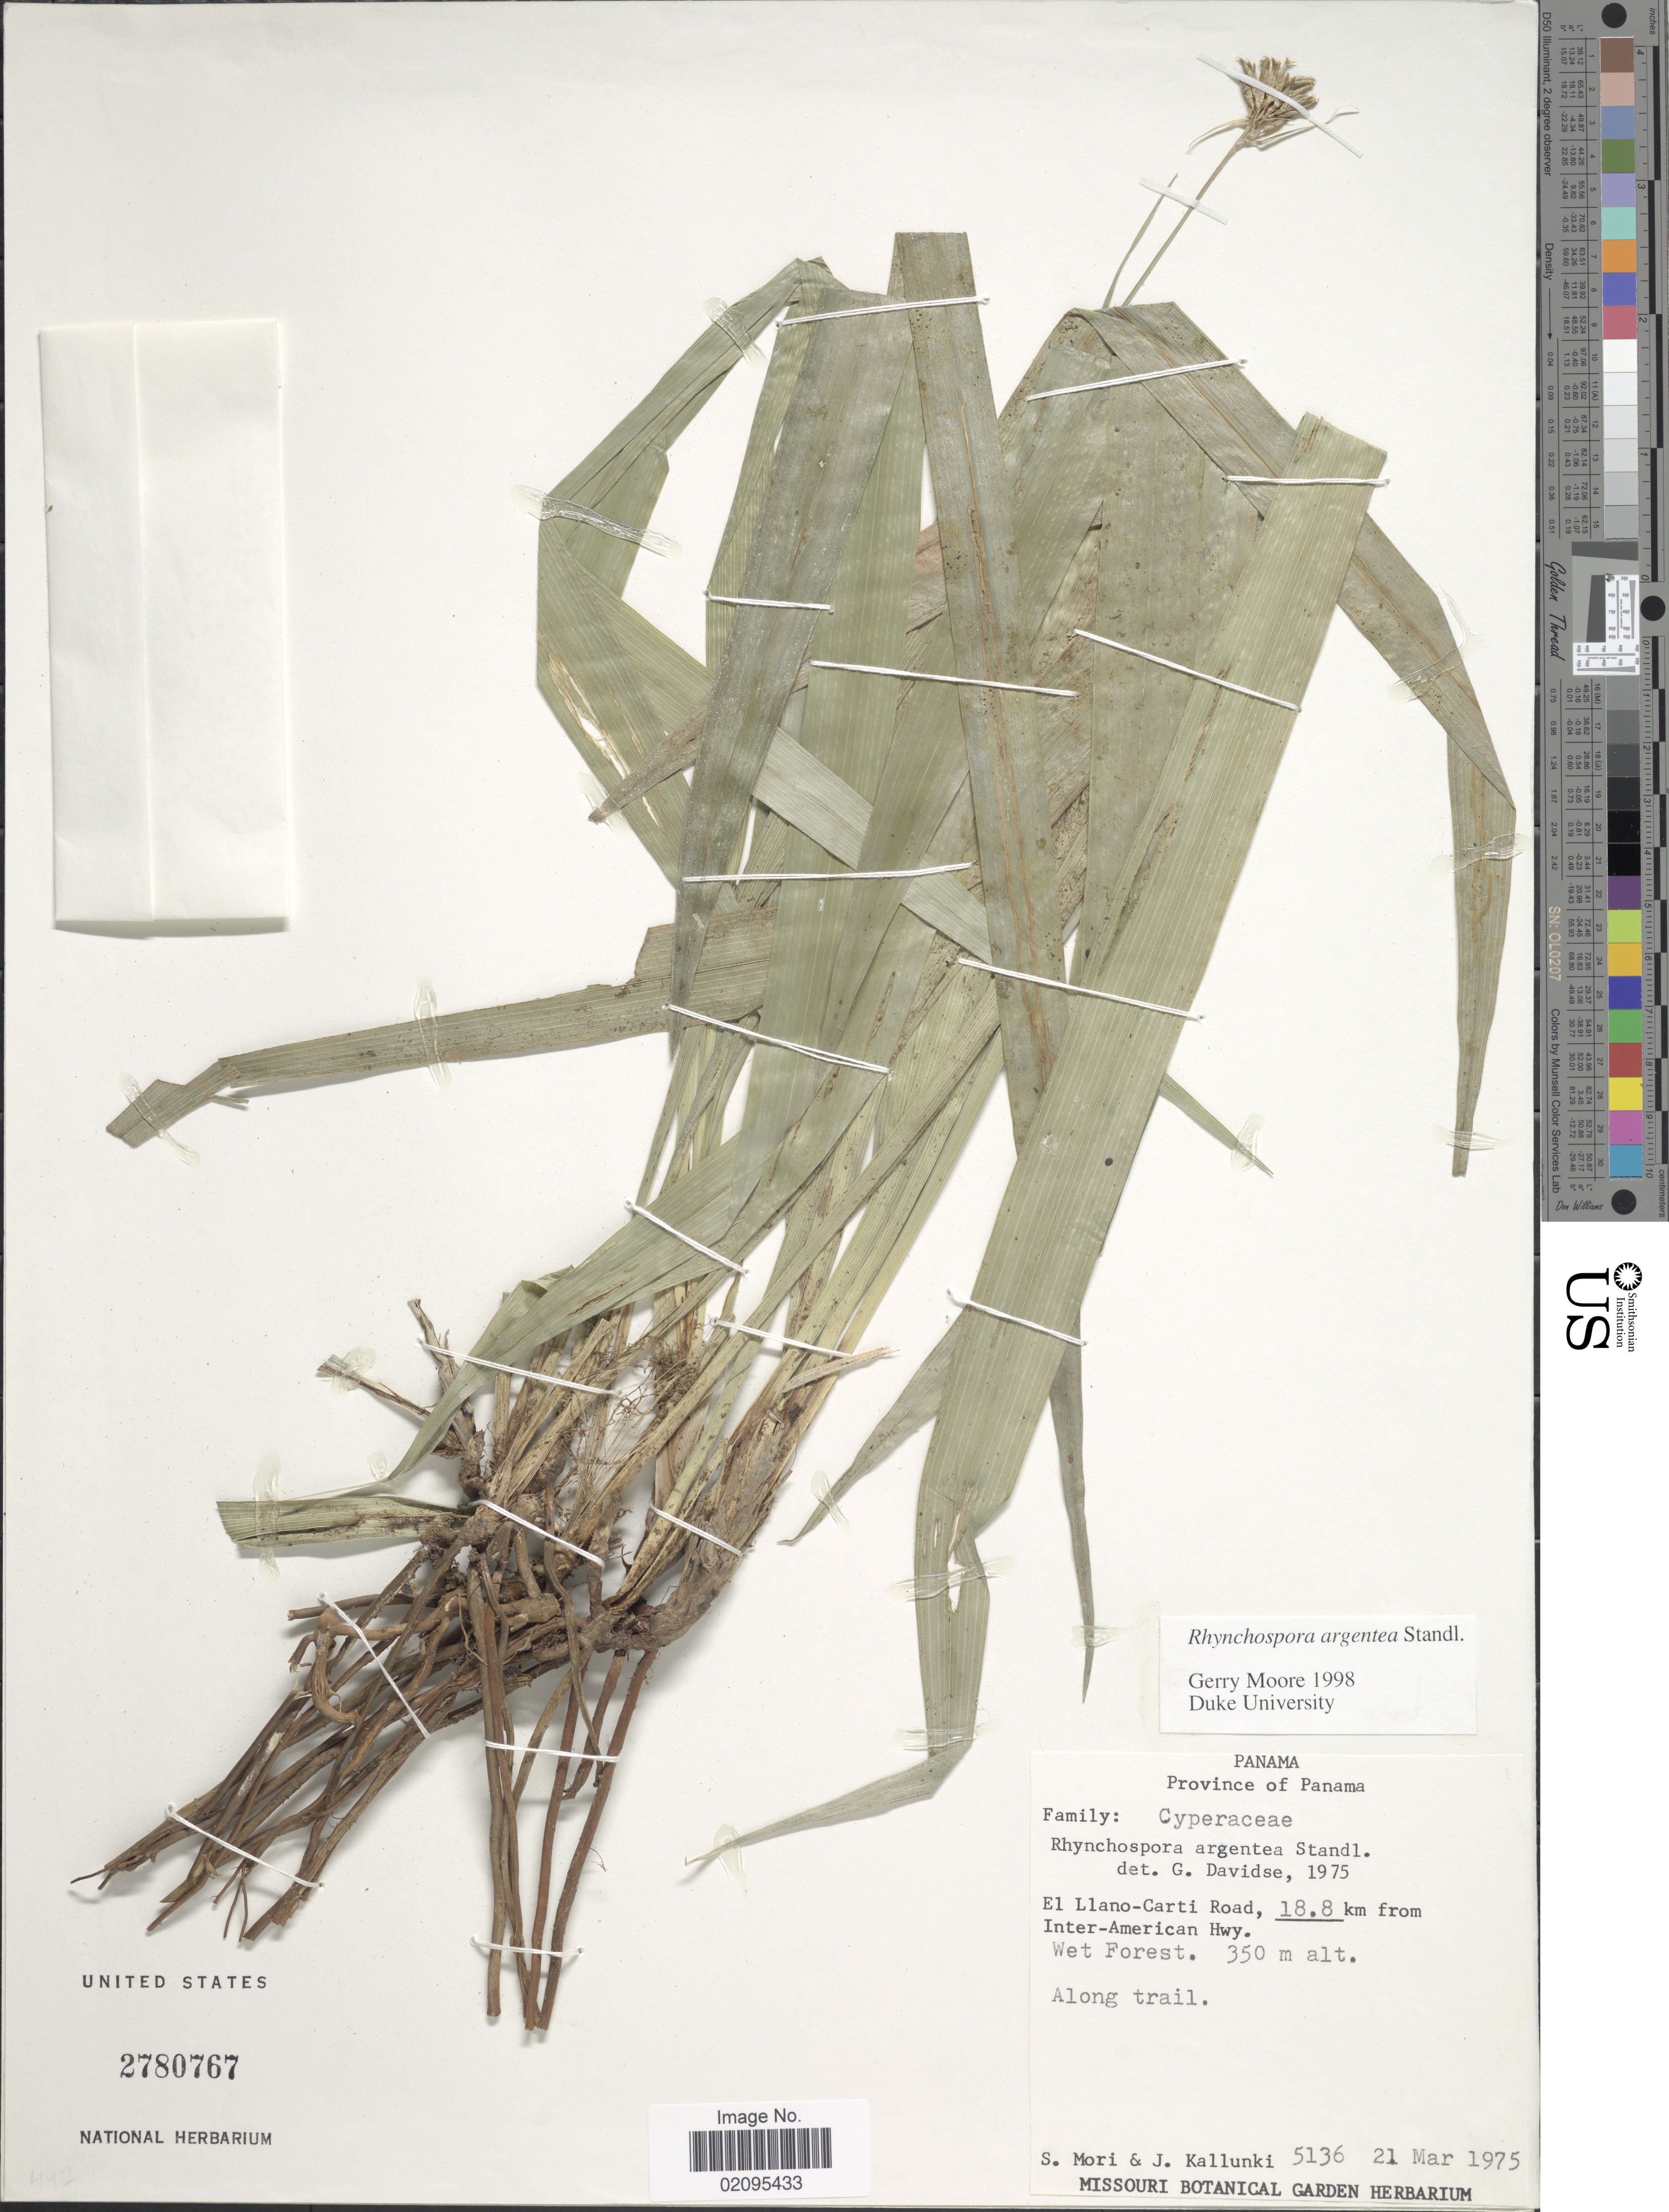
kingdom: Plantae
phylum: Tracheophyta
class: Liliopsida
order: Poales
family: Cyperaceae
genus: Rhynchospora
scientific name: Rhynchospora argentea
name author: Standl.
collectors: S. Mori & J. Kallunki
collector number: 5136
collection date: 1975-03-21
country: Panama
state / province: Panamá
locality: El Llano-Carti Road, 18.8 km from Inter-American Hwy, wet forest, along trail.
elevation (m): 350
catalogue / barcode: US 2780767